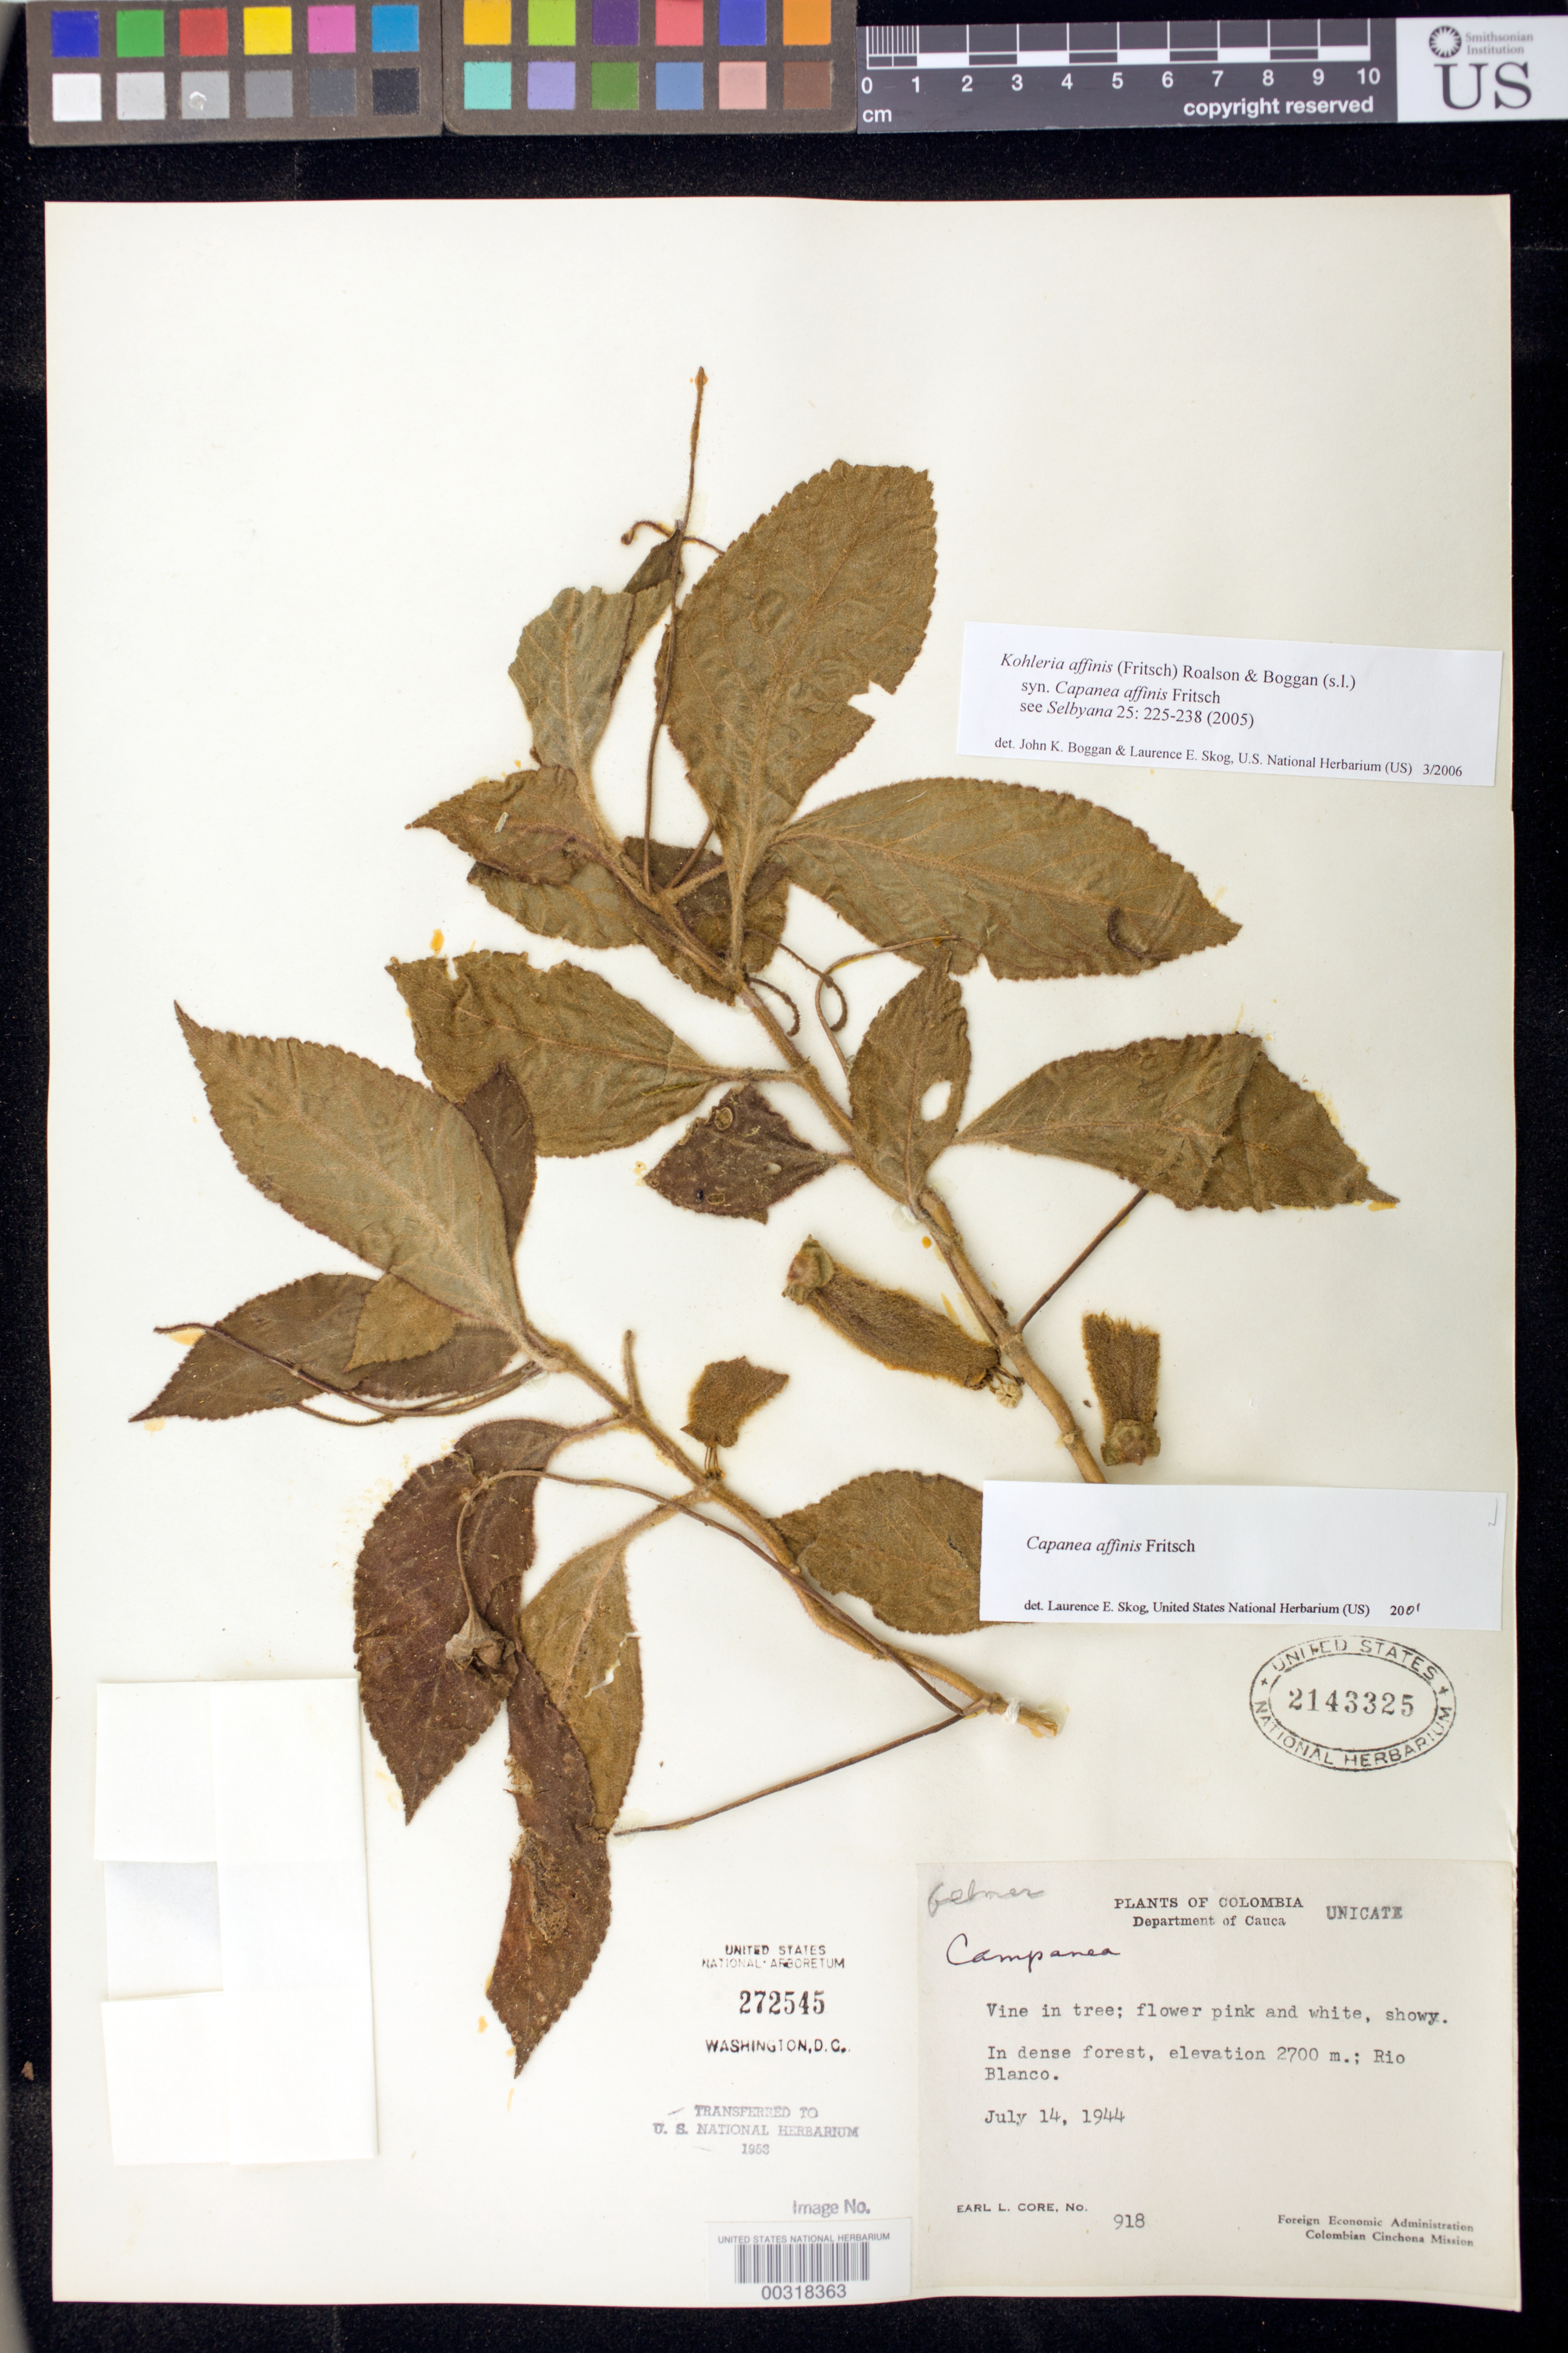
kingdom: Plantae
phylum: Tracheophyta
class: Magnoliopsida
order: Lamiales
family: Gesneriaceae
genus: Kohleria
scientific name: Kohleria affinis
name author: (Fritsch) Roalson & Boggan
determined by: Boggan, J. K.; Skog, L. E.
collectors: E. L. Core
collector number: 918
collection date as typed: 14 Jul 1944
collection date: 1944-07-14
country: Colombia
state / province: Cauca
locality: Rio Blanco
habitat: In dense forest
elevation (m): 2700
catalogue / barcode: US 2143325